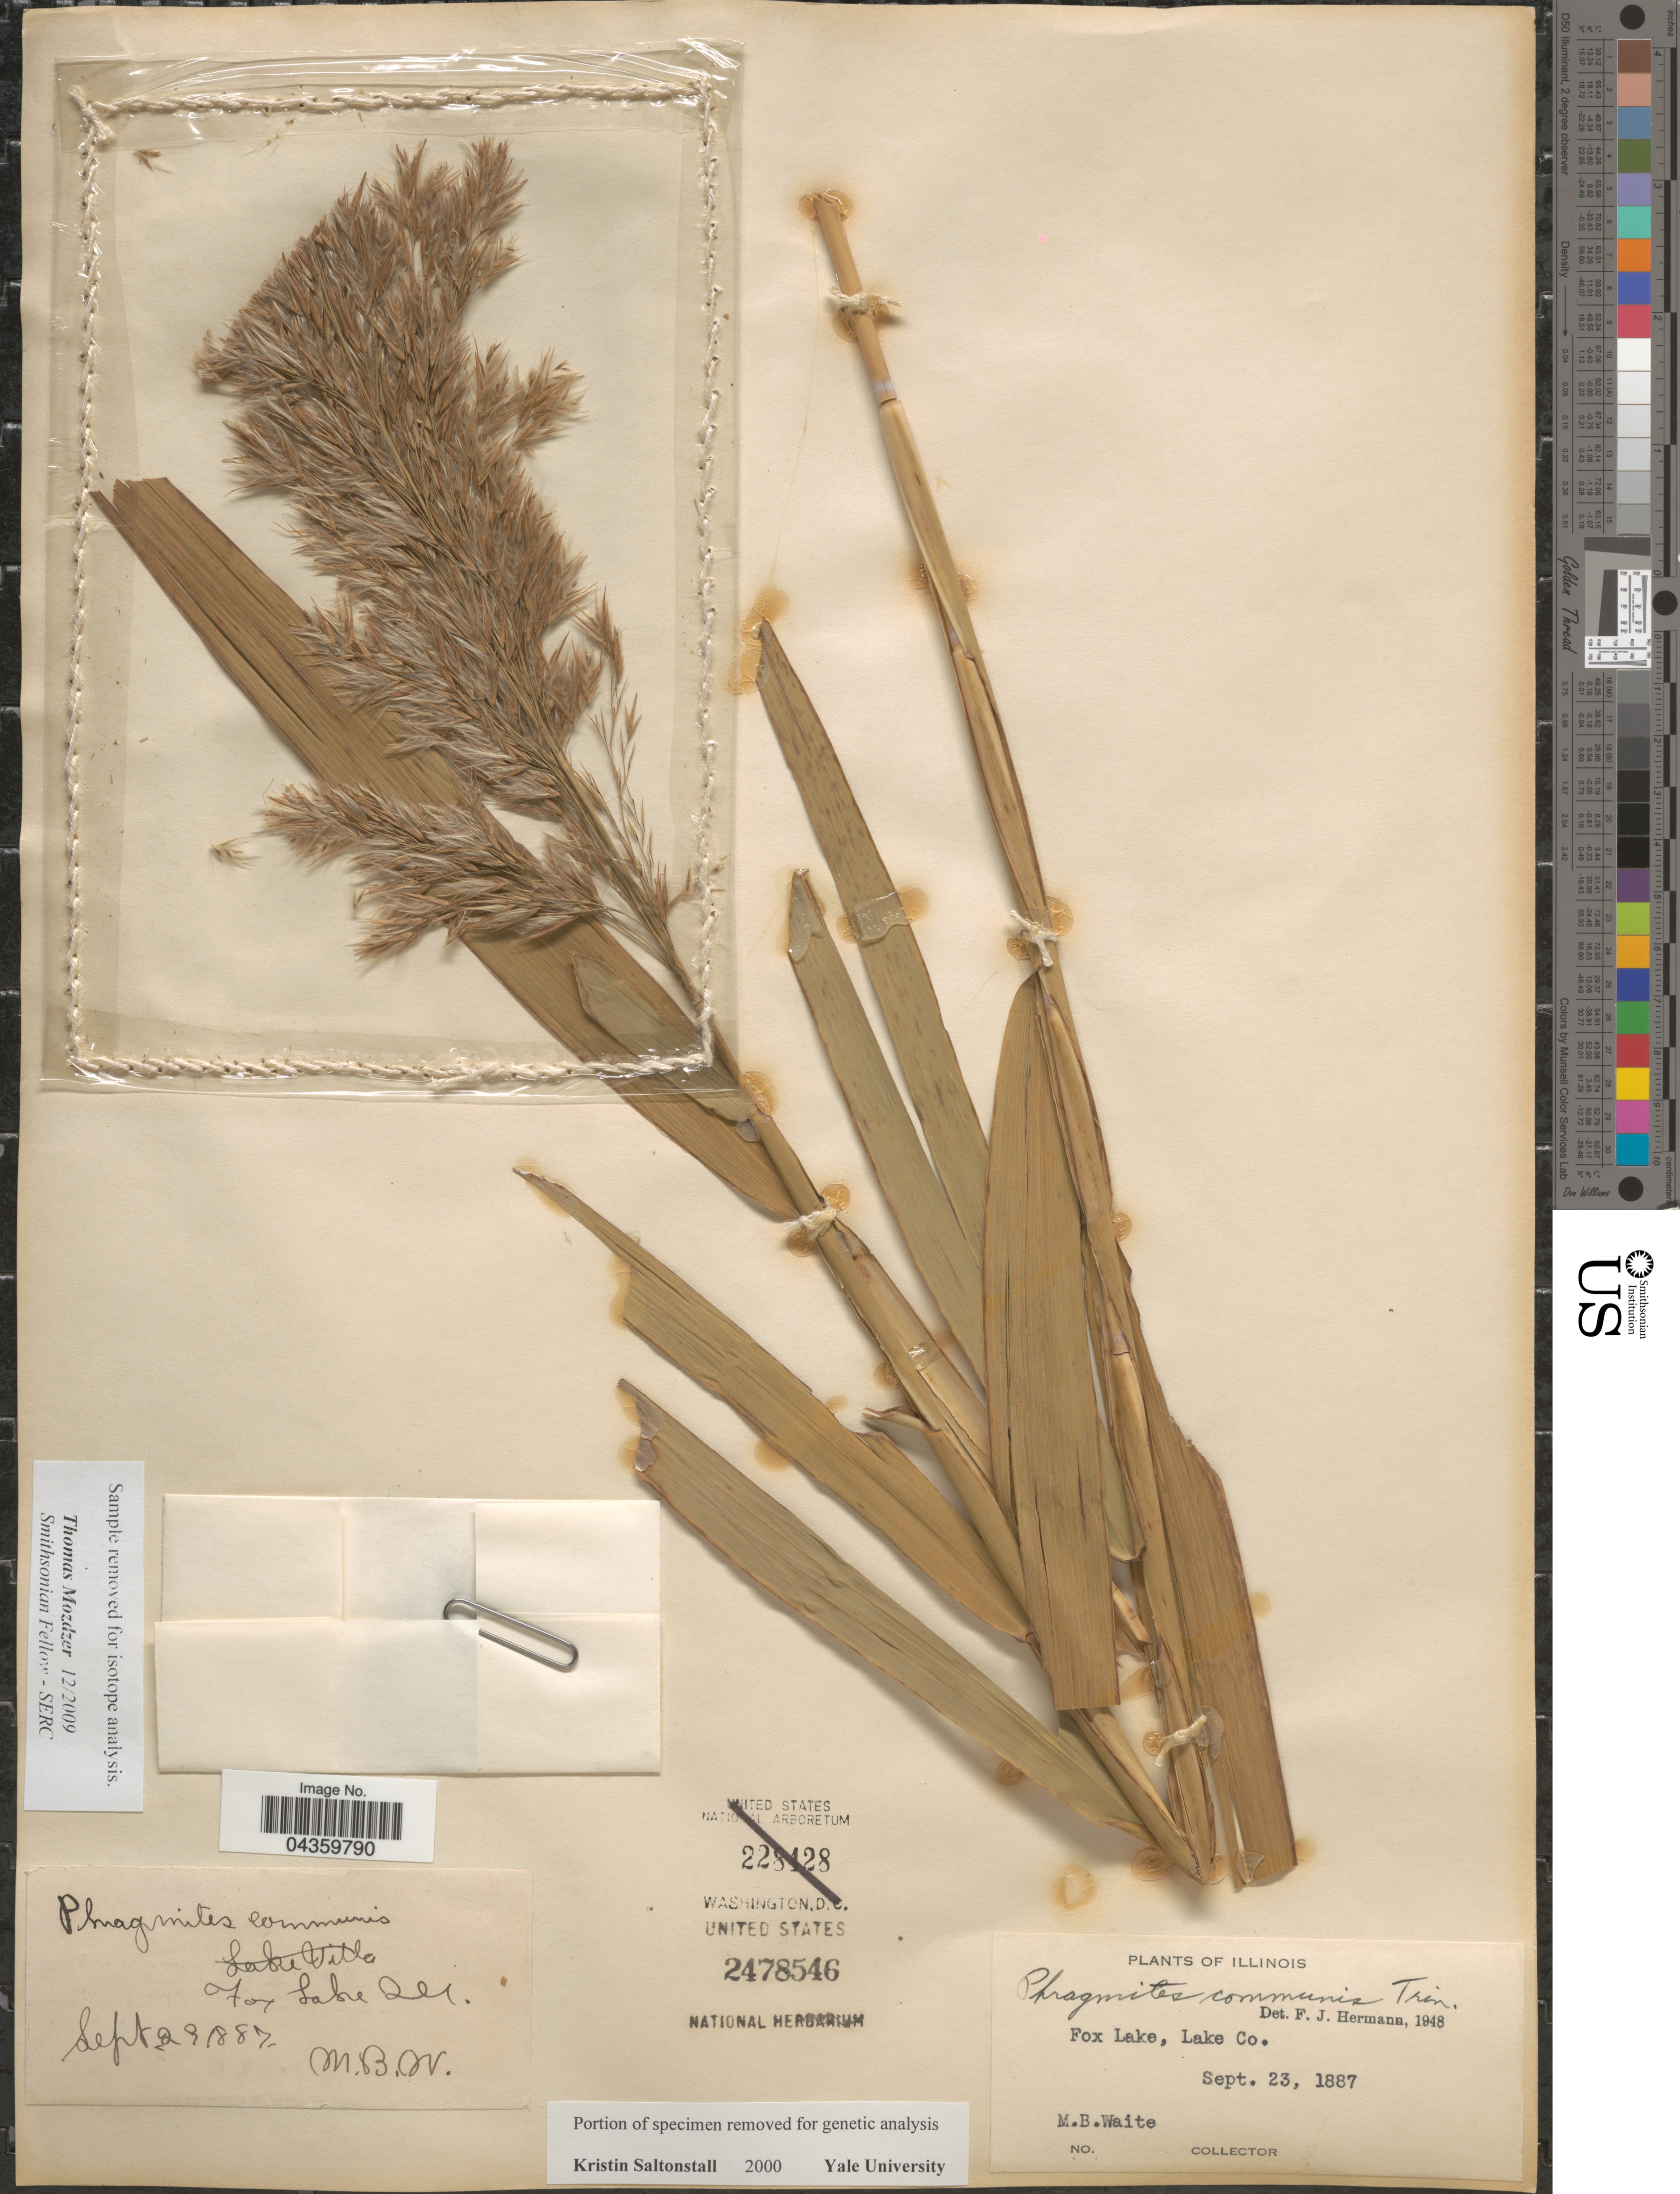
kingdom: Plantae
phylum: Tracheophyta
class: Liliopsida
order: Poales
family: Poaceae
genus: Phragmites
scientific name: Phragmites australis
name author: (Cav.) Trin. ex Steud.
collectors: M. B. Waite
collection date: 1887-09-23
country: United States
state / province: Illinois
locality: Fox Lake, Lake Co.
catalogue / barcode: US 2478546